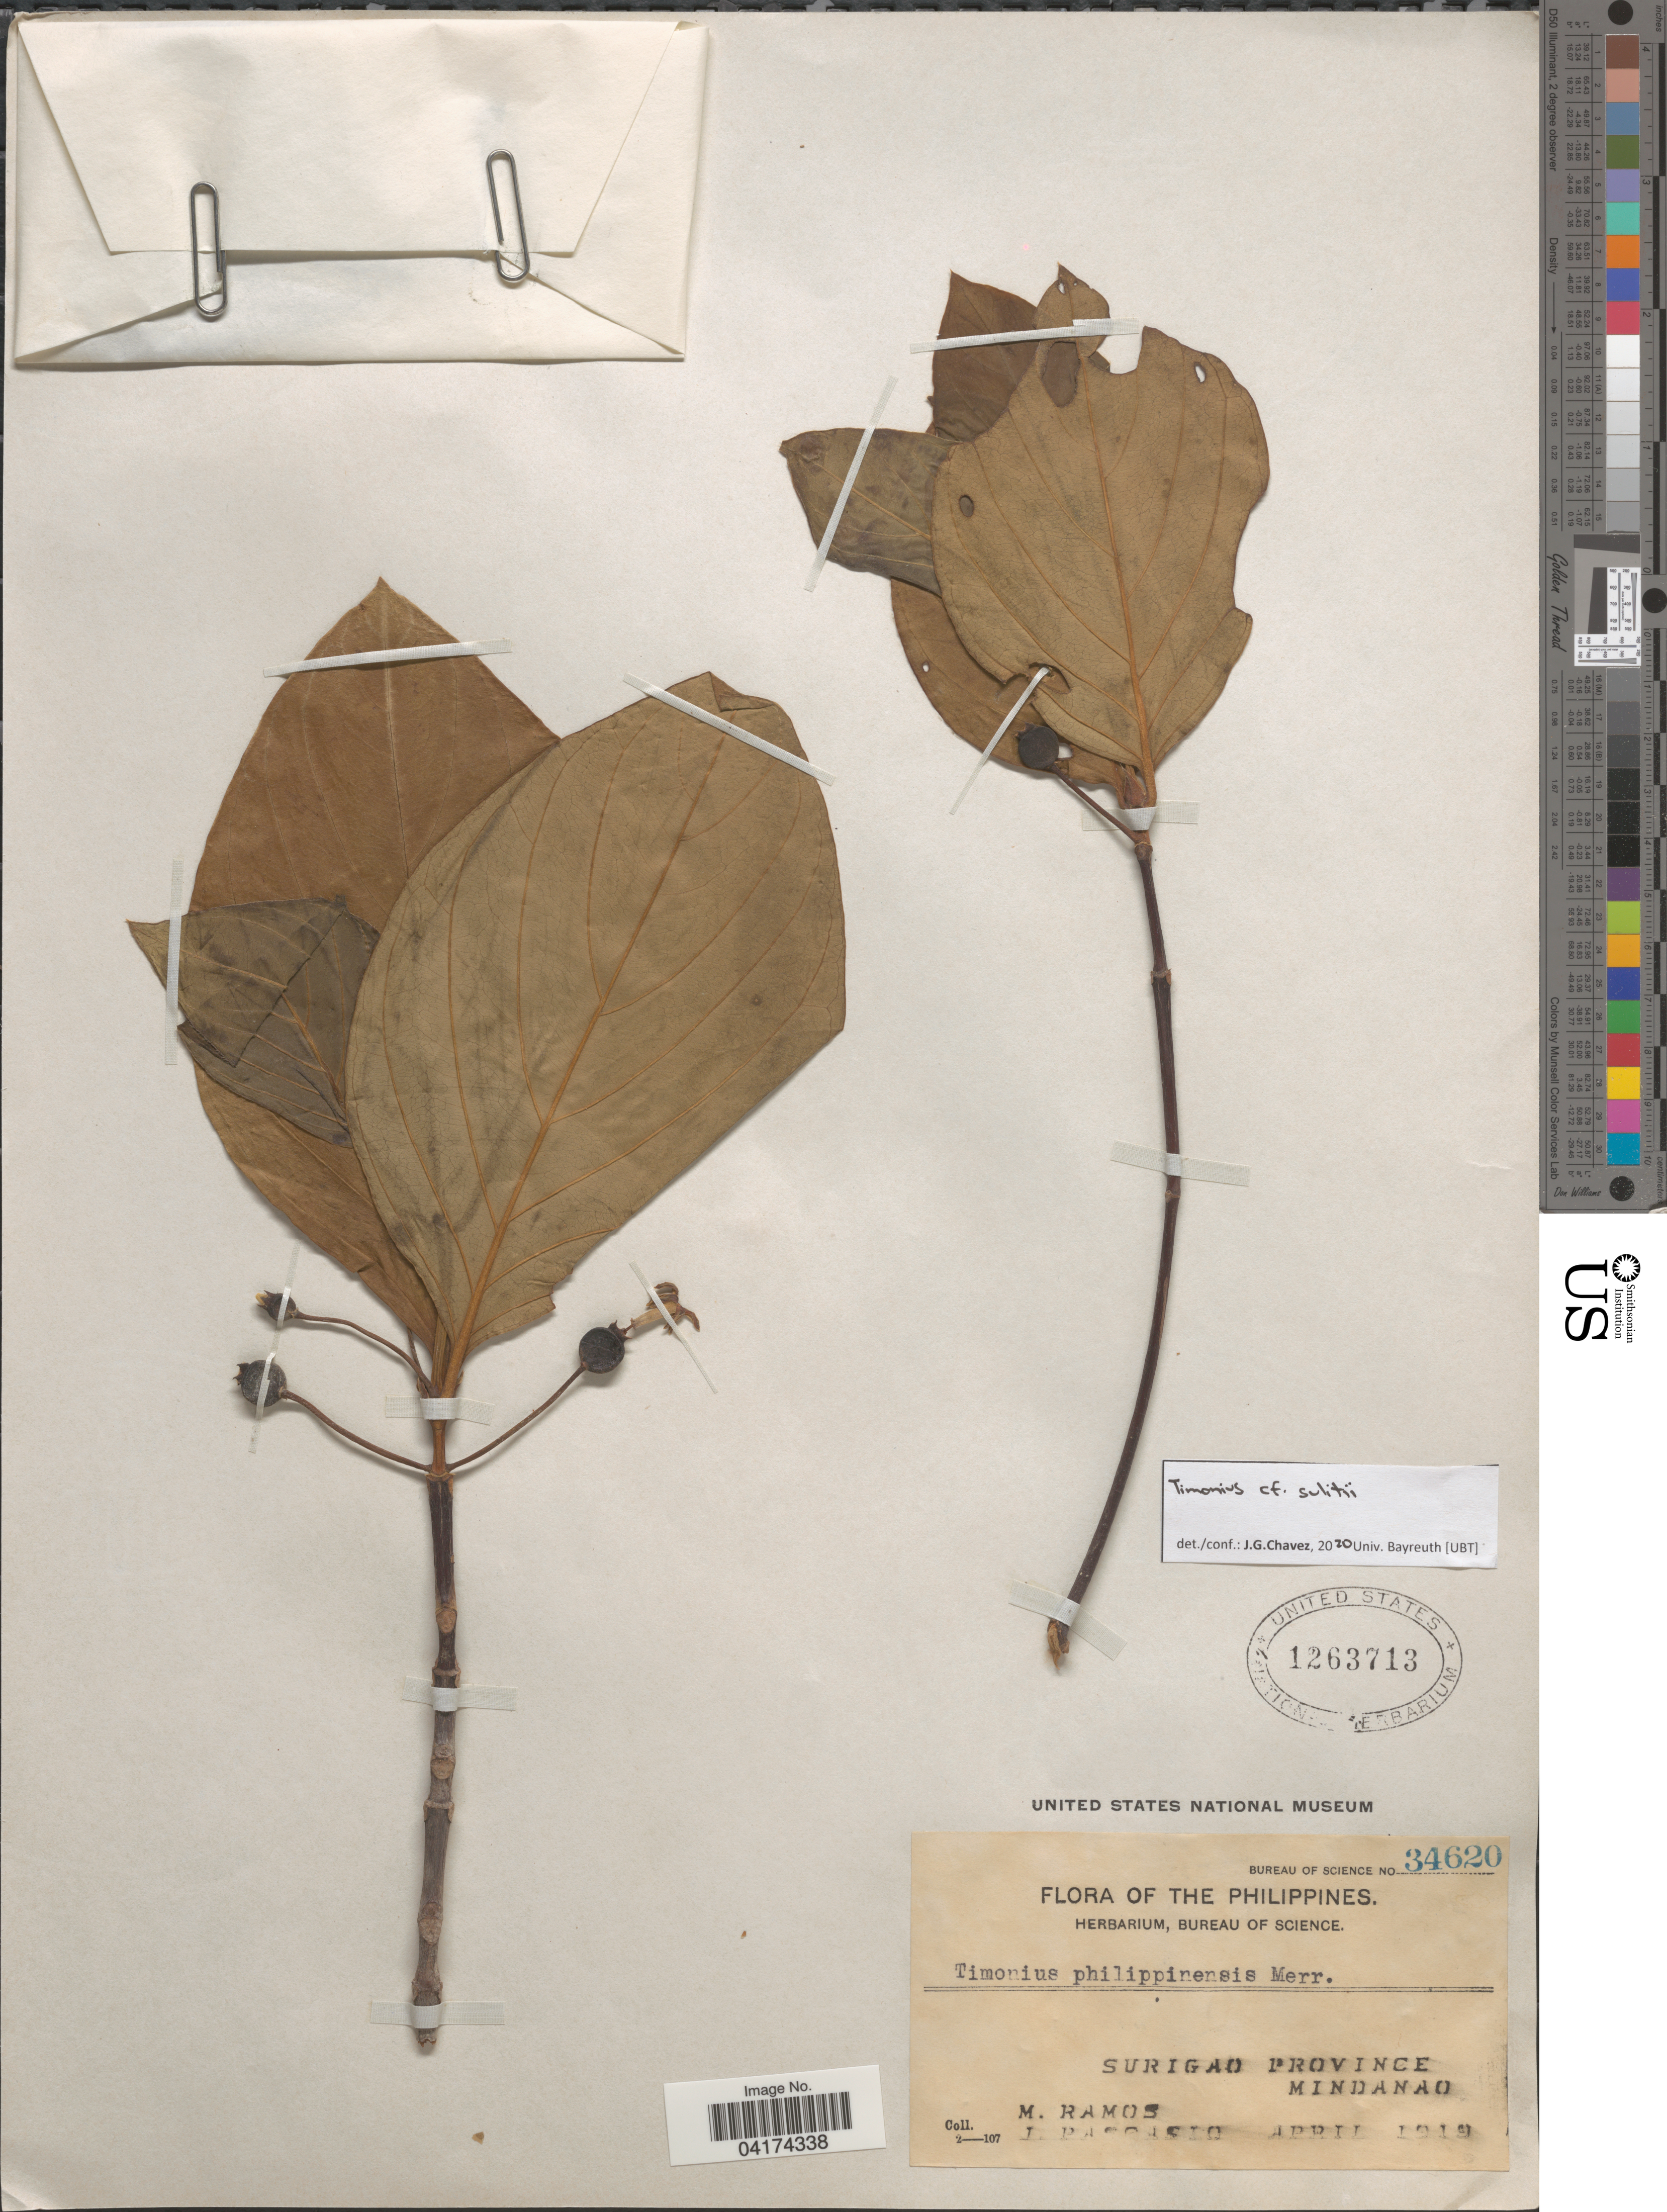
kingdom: Plantae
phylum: Tracheophyta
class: Magnoliopsida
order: Gentianales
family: Rubiaceae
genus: Timonius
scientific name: Timonius sulitii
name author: Merr. & Quisumb. ex J.G. Chavez & Tandang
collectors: M. Ramos & J. Pascasio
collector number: Bureau of Science 34620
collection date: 1919-04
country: Philippines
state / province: Caraga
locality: Surigao Province. Mindanao.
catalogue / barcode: US 1263713